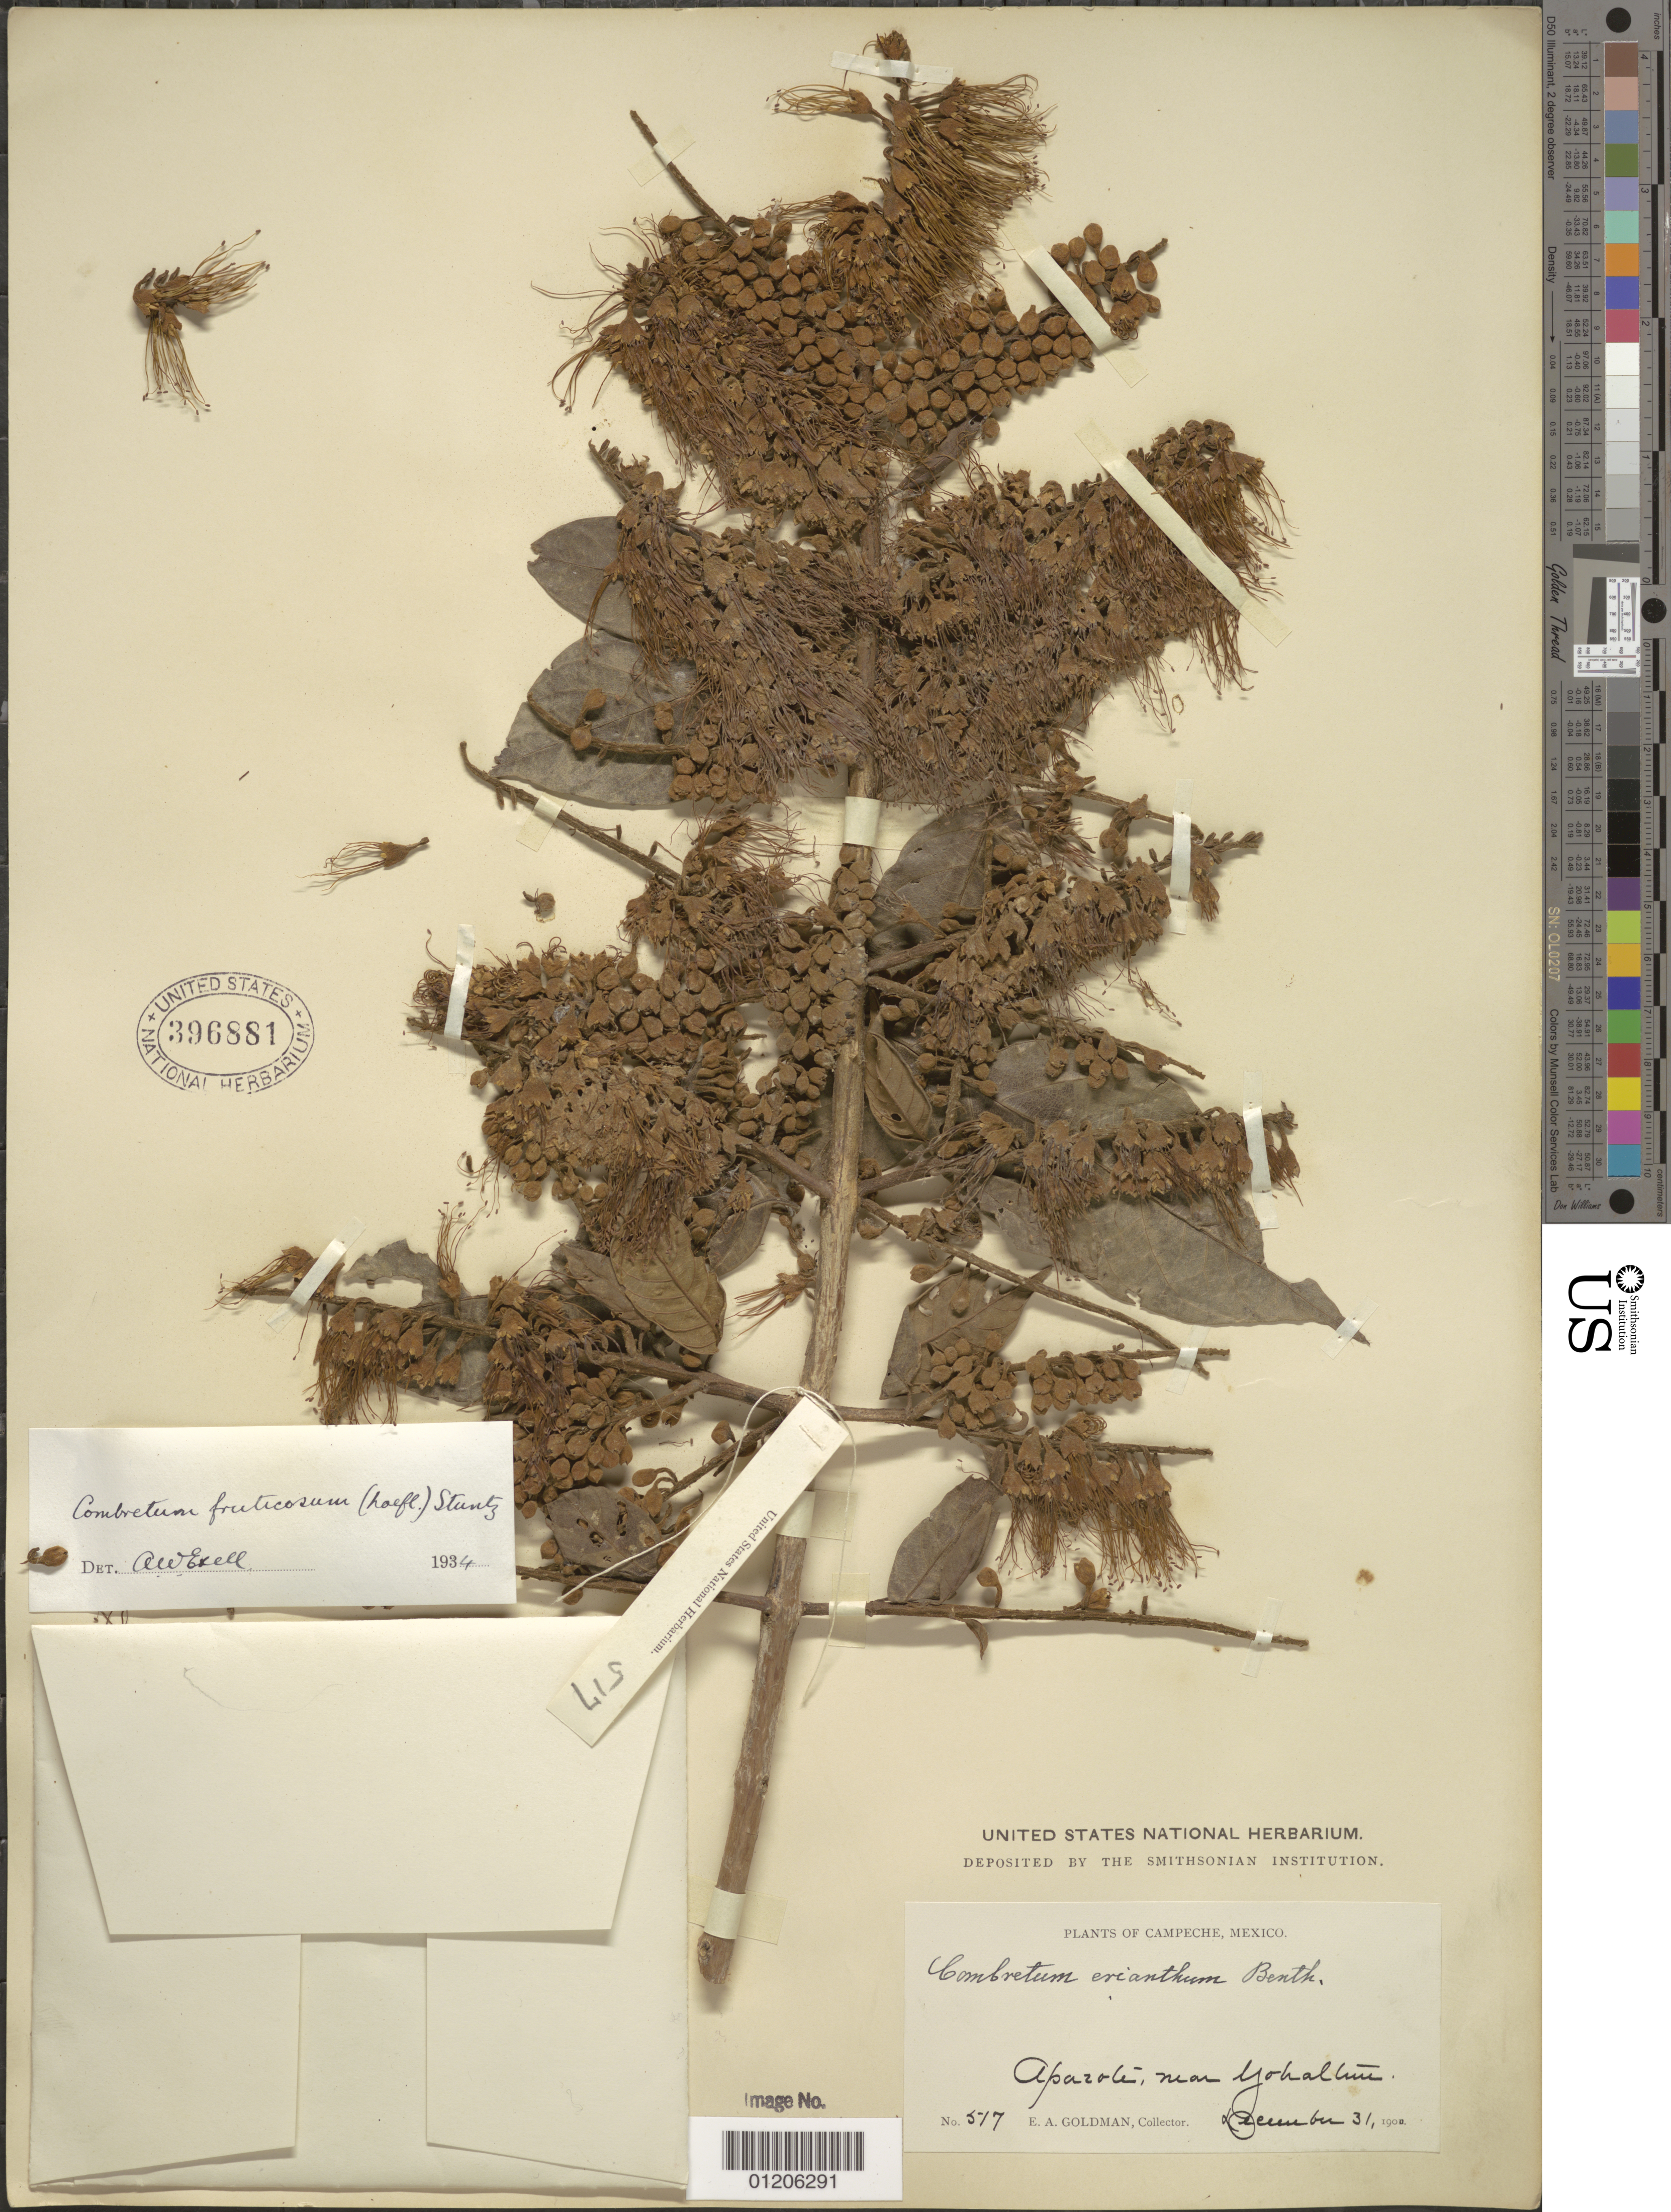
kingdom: Plantae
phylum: Tracheophyta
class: Magnoliopsida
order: Myrtales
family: Combretaceae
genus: Combretum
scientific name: Combretum fruticosum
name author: (Loefl.) Stuntz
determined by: Exell, A. W.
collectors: E. A. Goldman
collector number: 517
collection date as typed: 31 Dec 1900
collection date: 1900-12-31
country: Mexico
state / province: Campeche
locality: Apazote, near Yohaltum. Campeche.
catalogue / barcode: US 396881